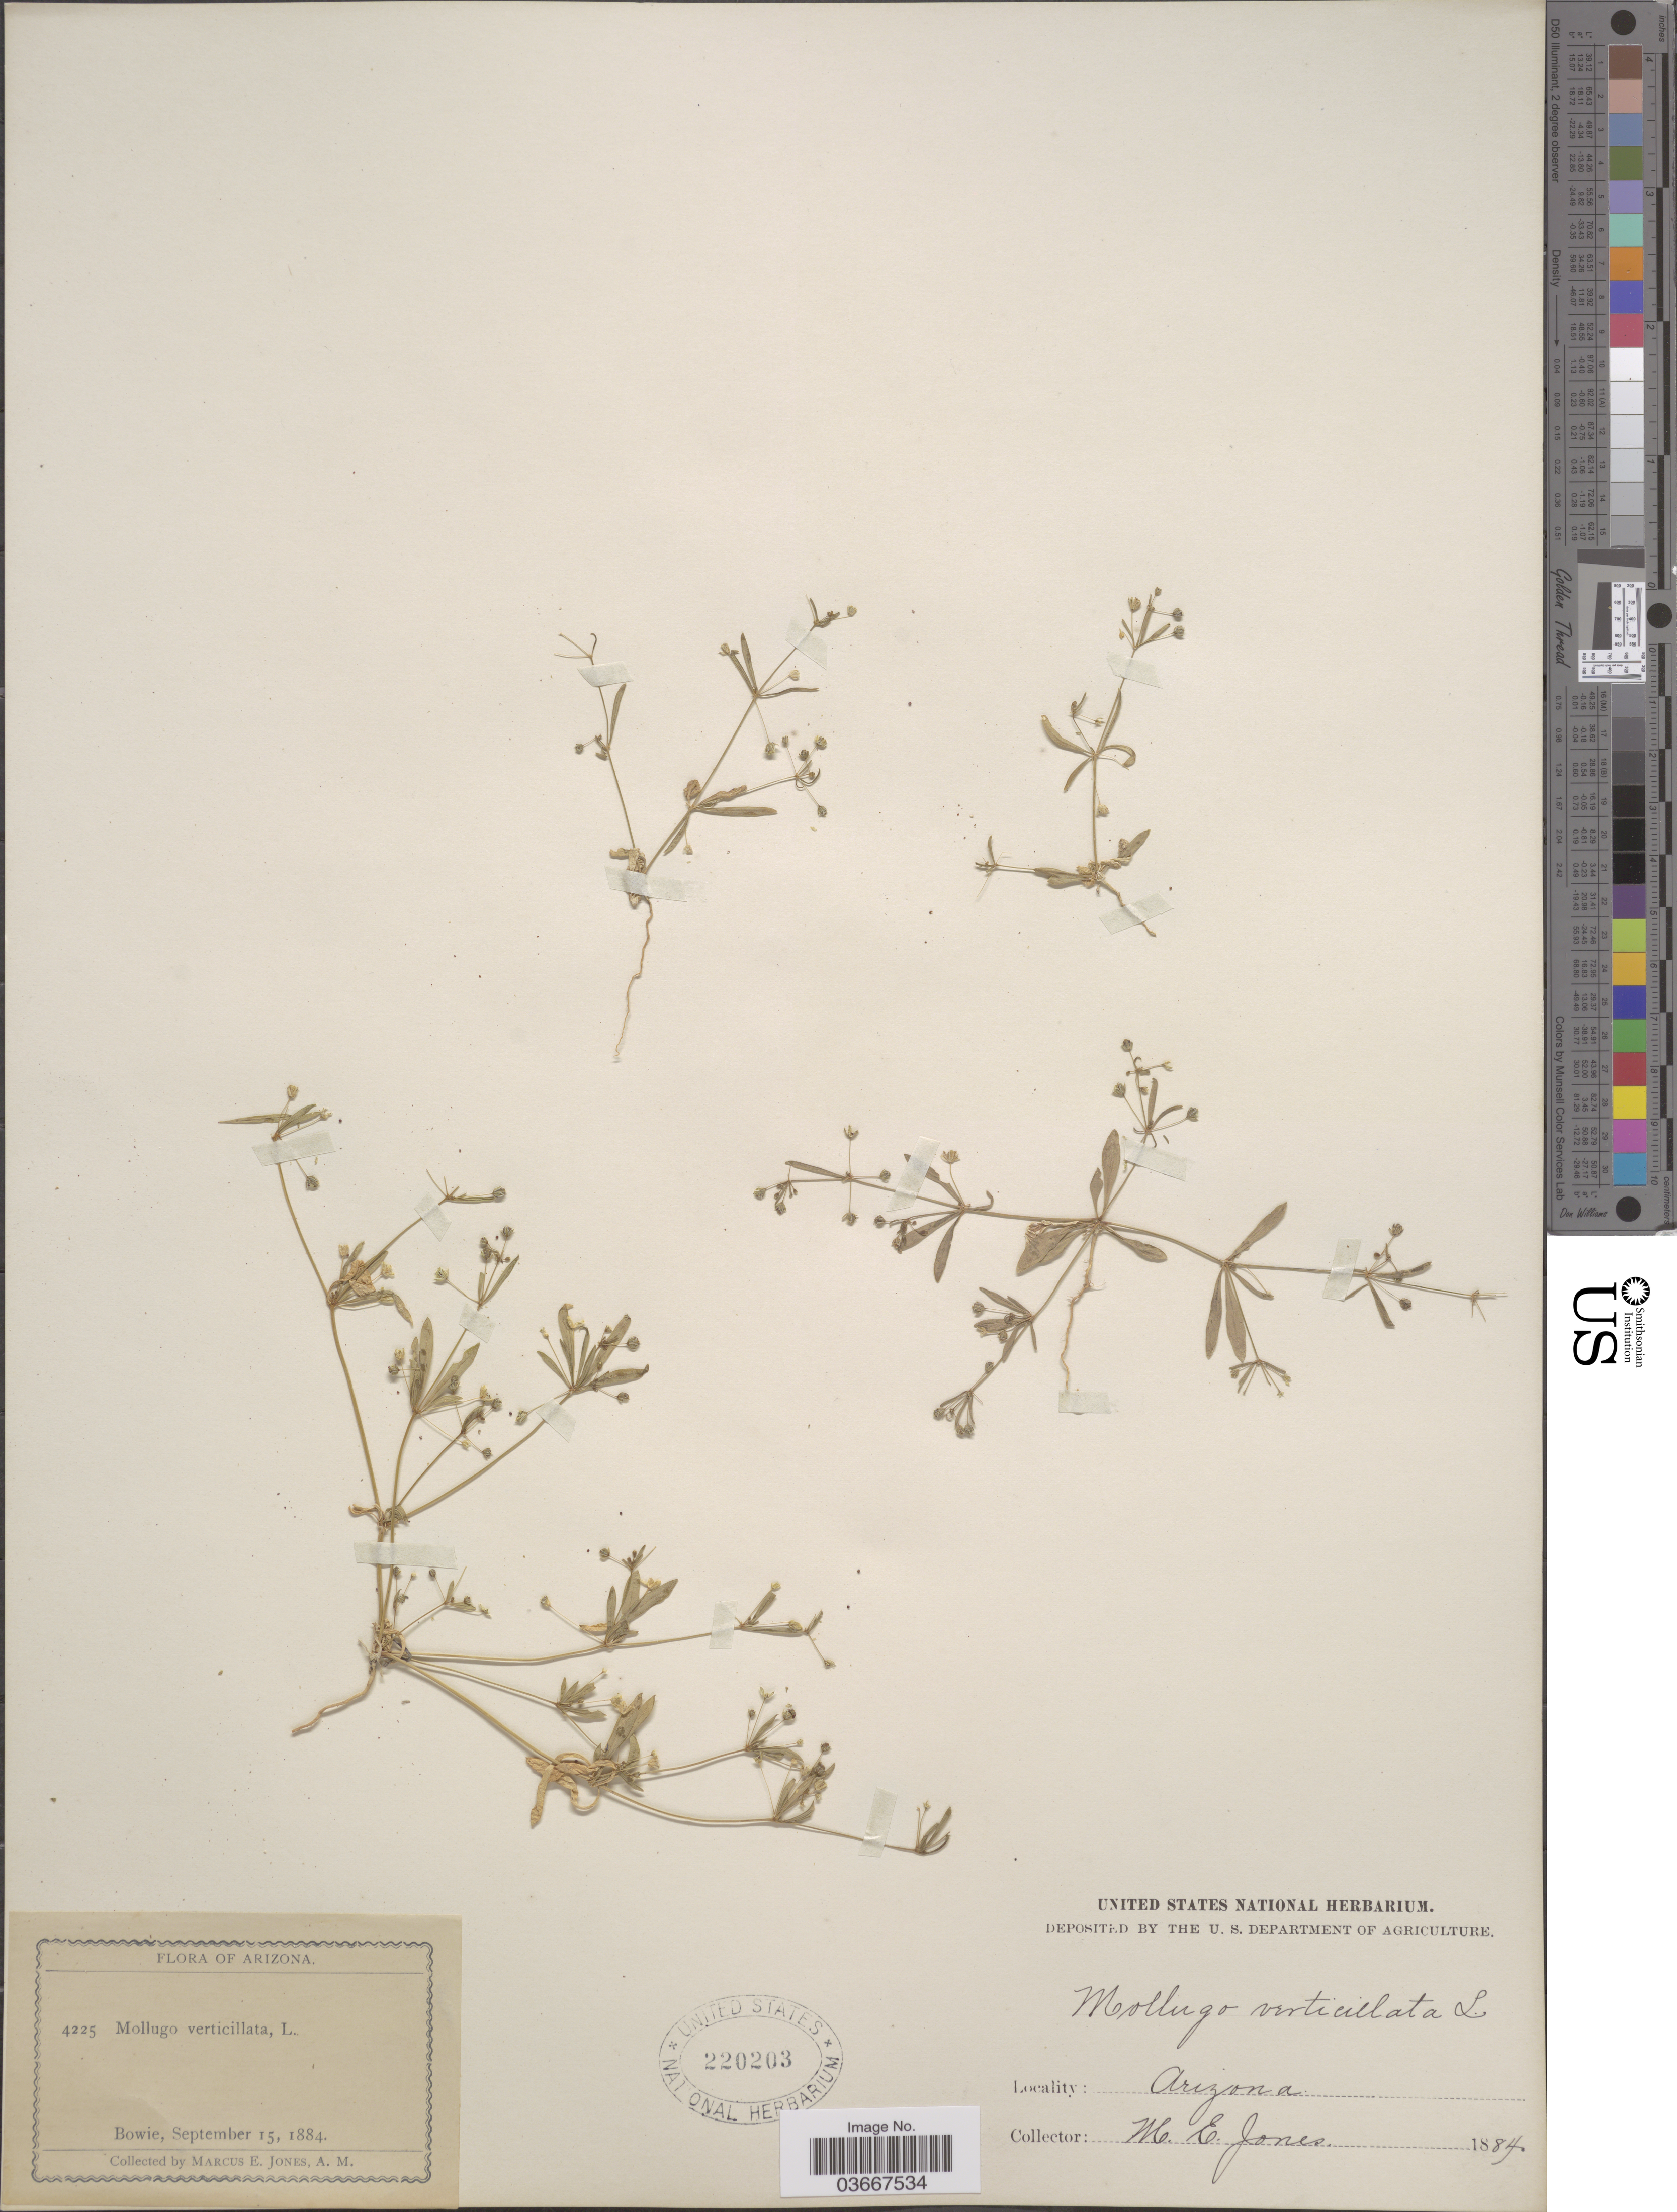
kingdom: Plantae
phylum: Tracheophyta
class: Magnoliopsida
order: Caryophyllales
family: Molluginaceae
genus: Mollugo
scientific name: Mollugo verticillata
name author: L.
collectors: M. E. Jones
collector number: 4225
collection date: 1884-09-15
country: United States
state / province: Arizona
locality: Bowie.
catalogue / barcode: US 220203